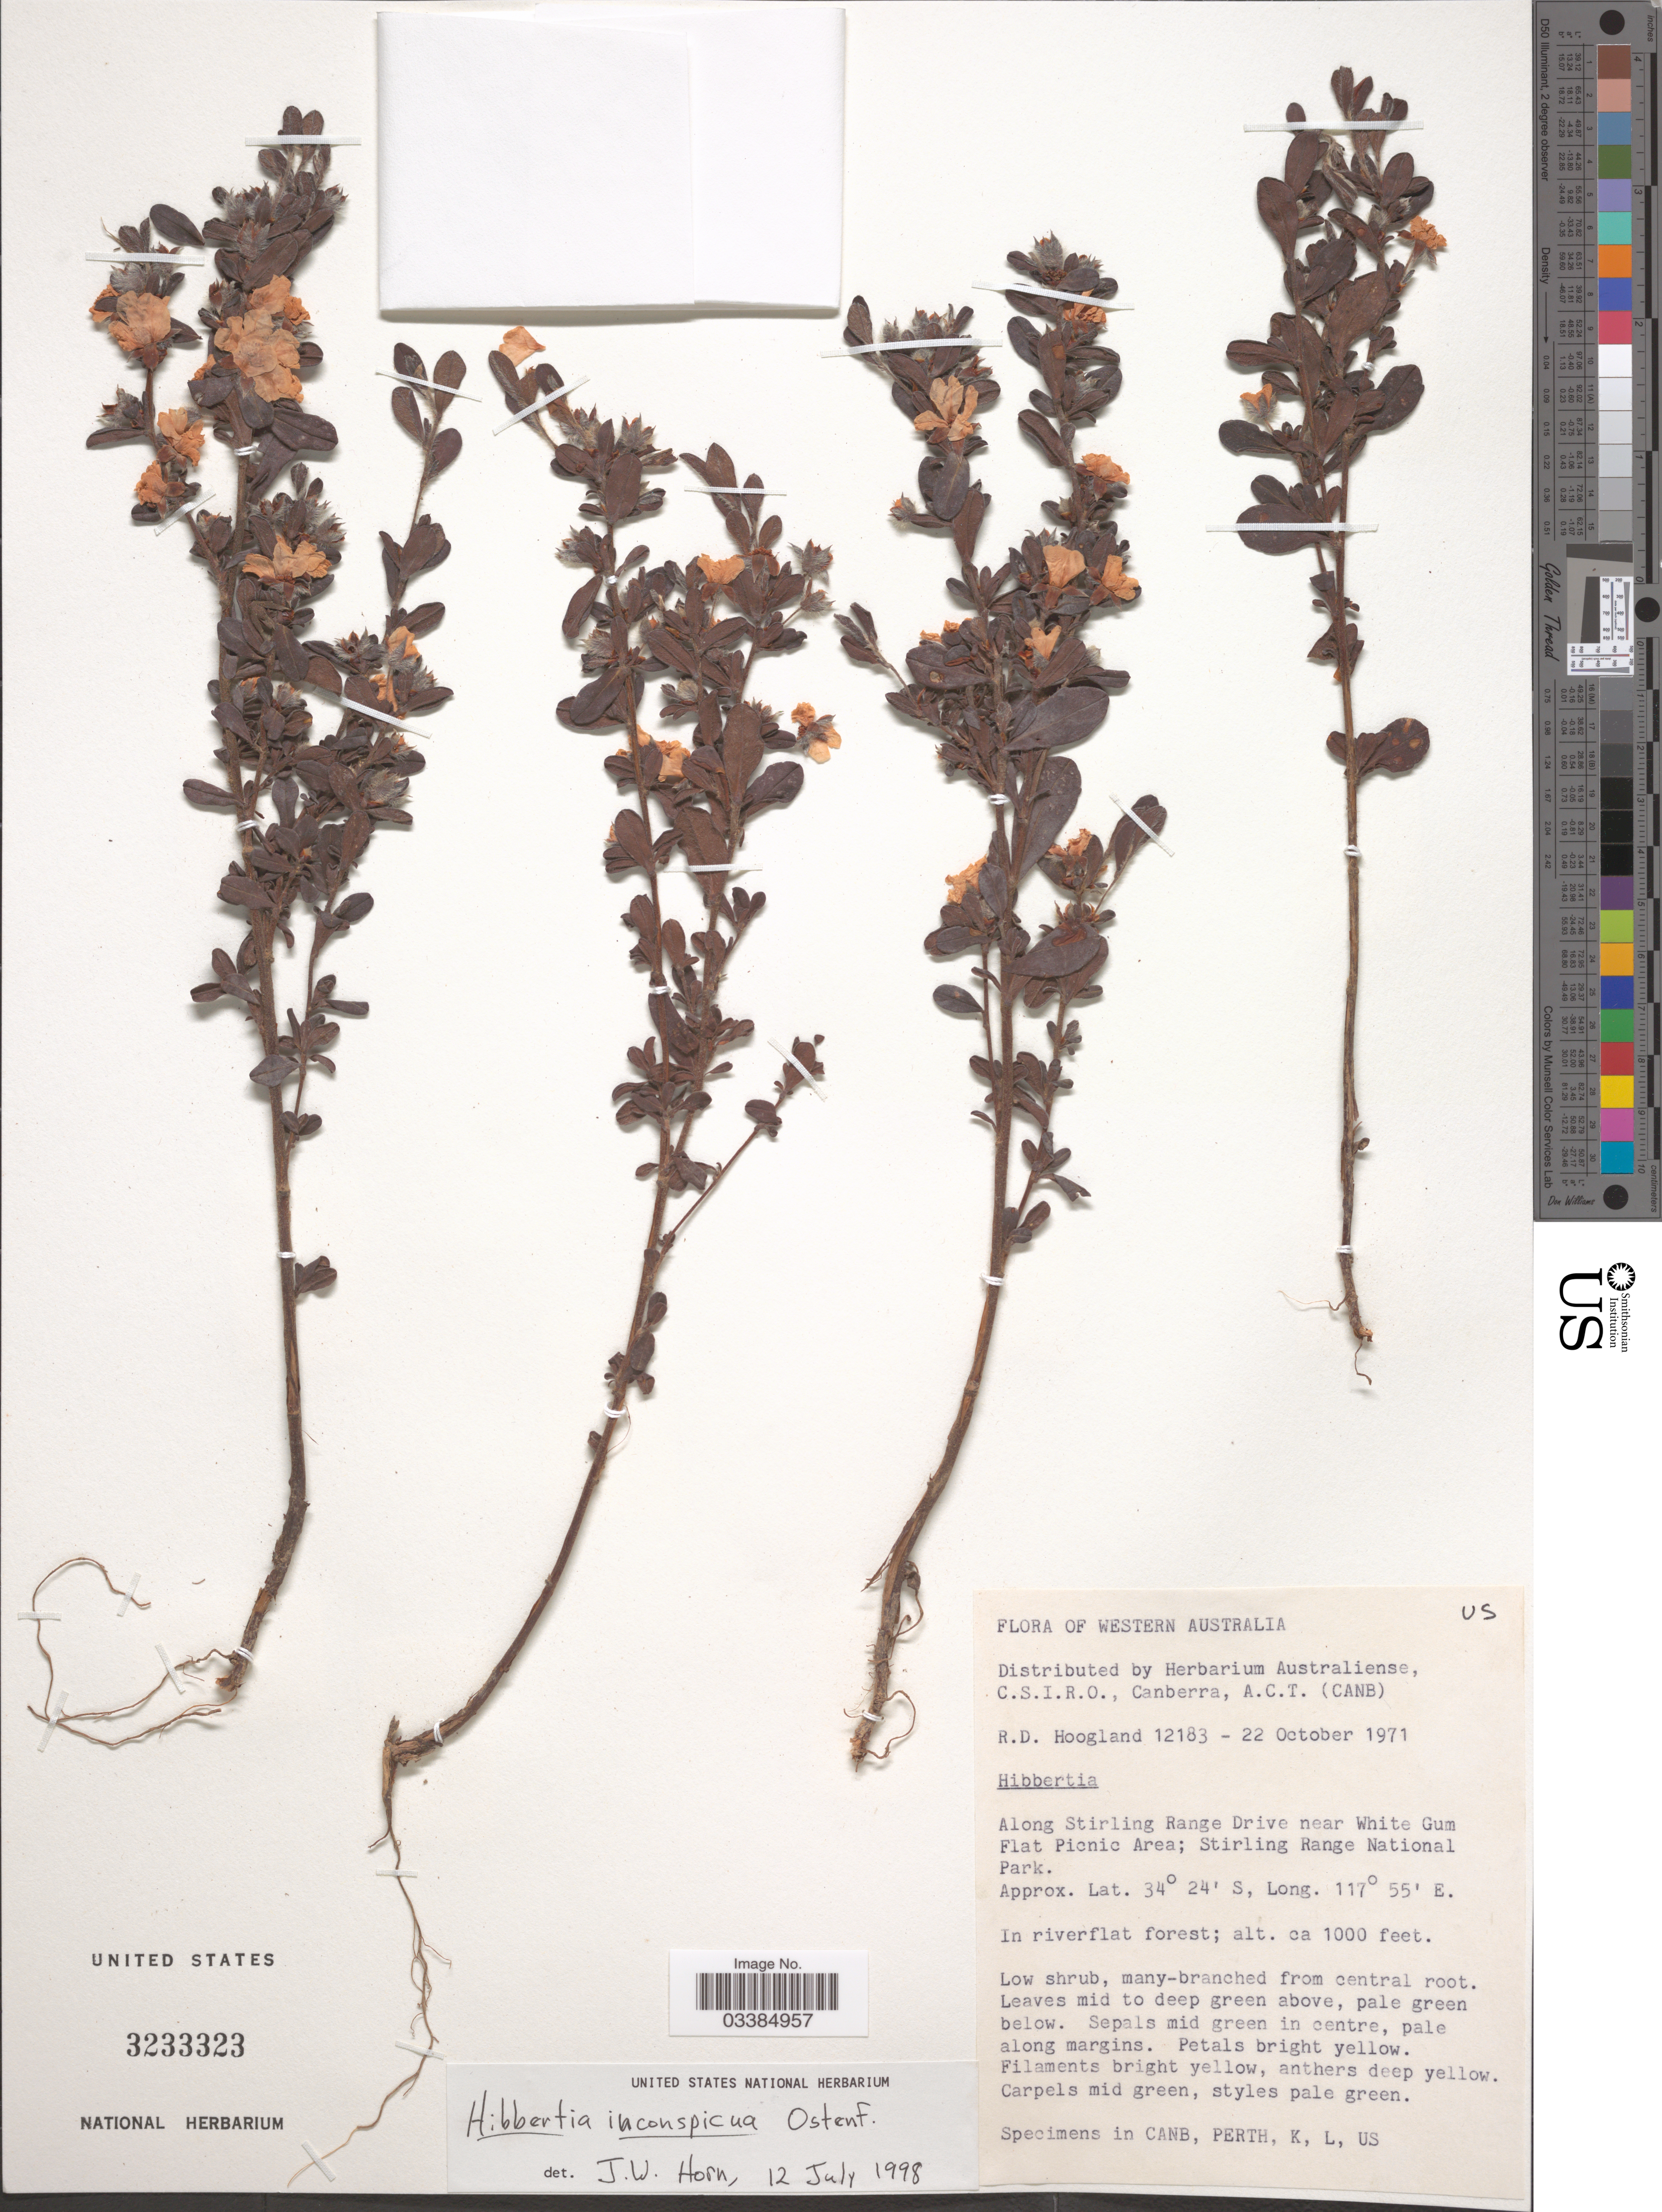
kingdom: Plantae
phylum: Tracheophyta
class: Magnoliopsida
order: Dilleniales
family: Dilleniaceae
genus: Hibbertia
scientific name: Hibbertia inconspicua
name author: Ostenf.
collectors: R. D. Hoogland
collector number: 12183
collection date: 1971-10-22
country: Australia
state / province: Western Australia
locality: Along Stirling Range Drive near White Gum Flat Picnic Area; Stirling Range National Park.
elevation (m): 305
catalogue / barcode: US 3233323